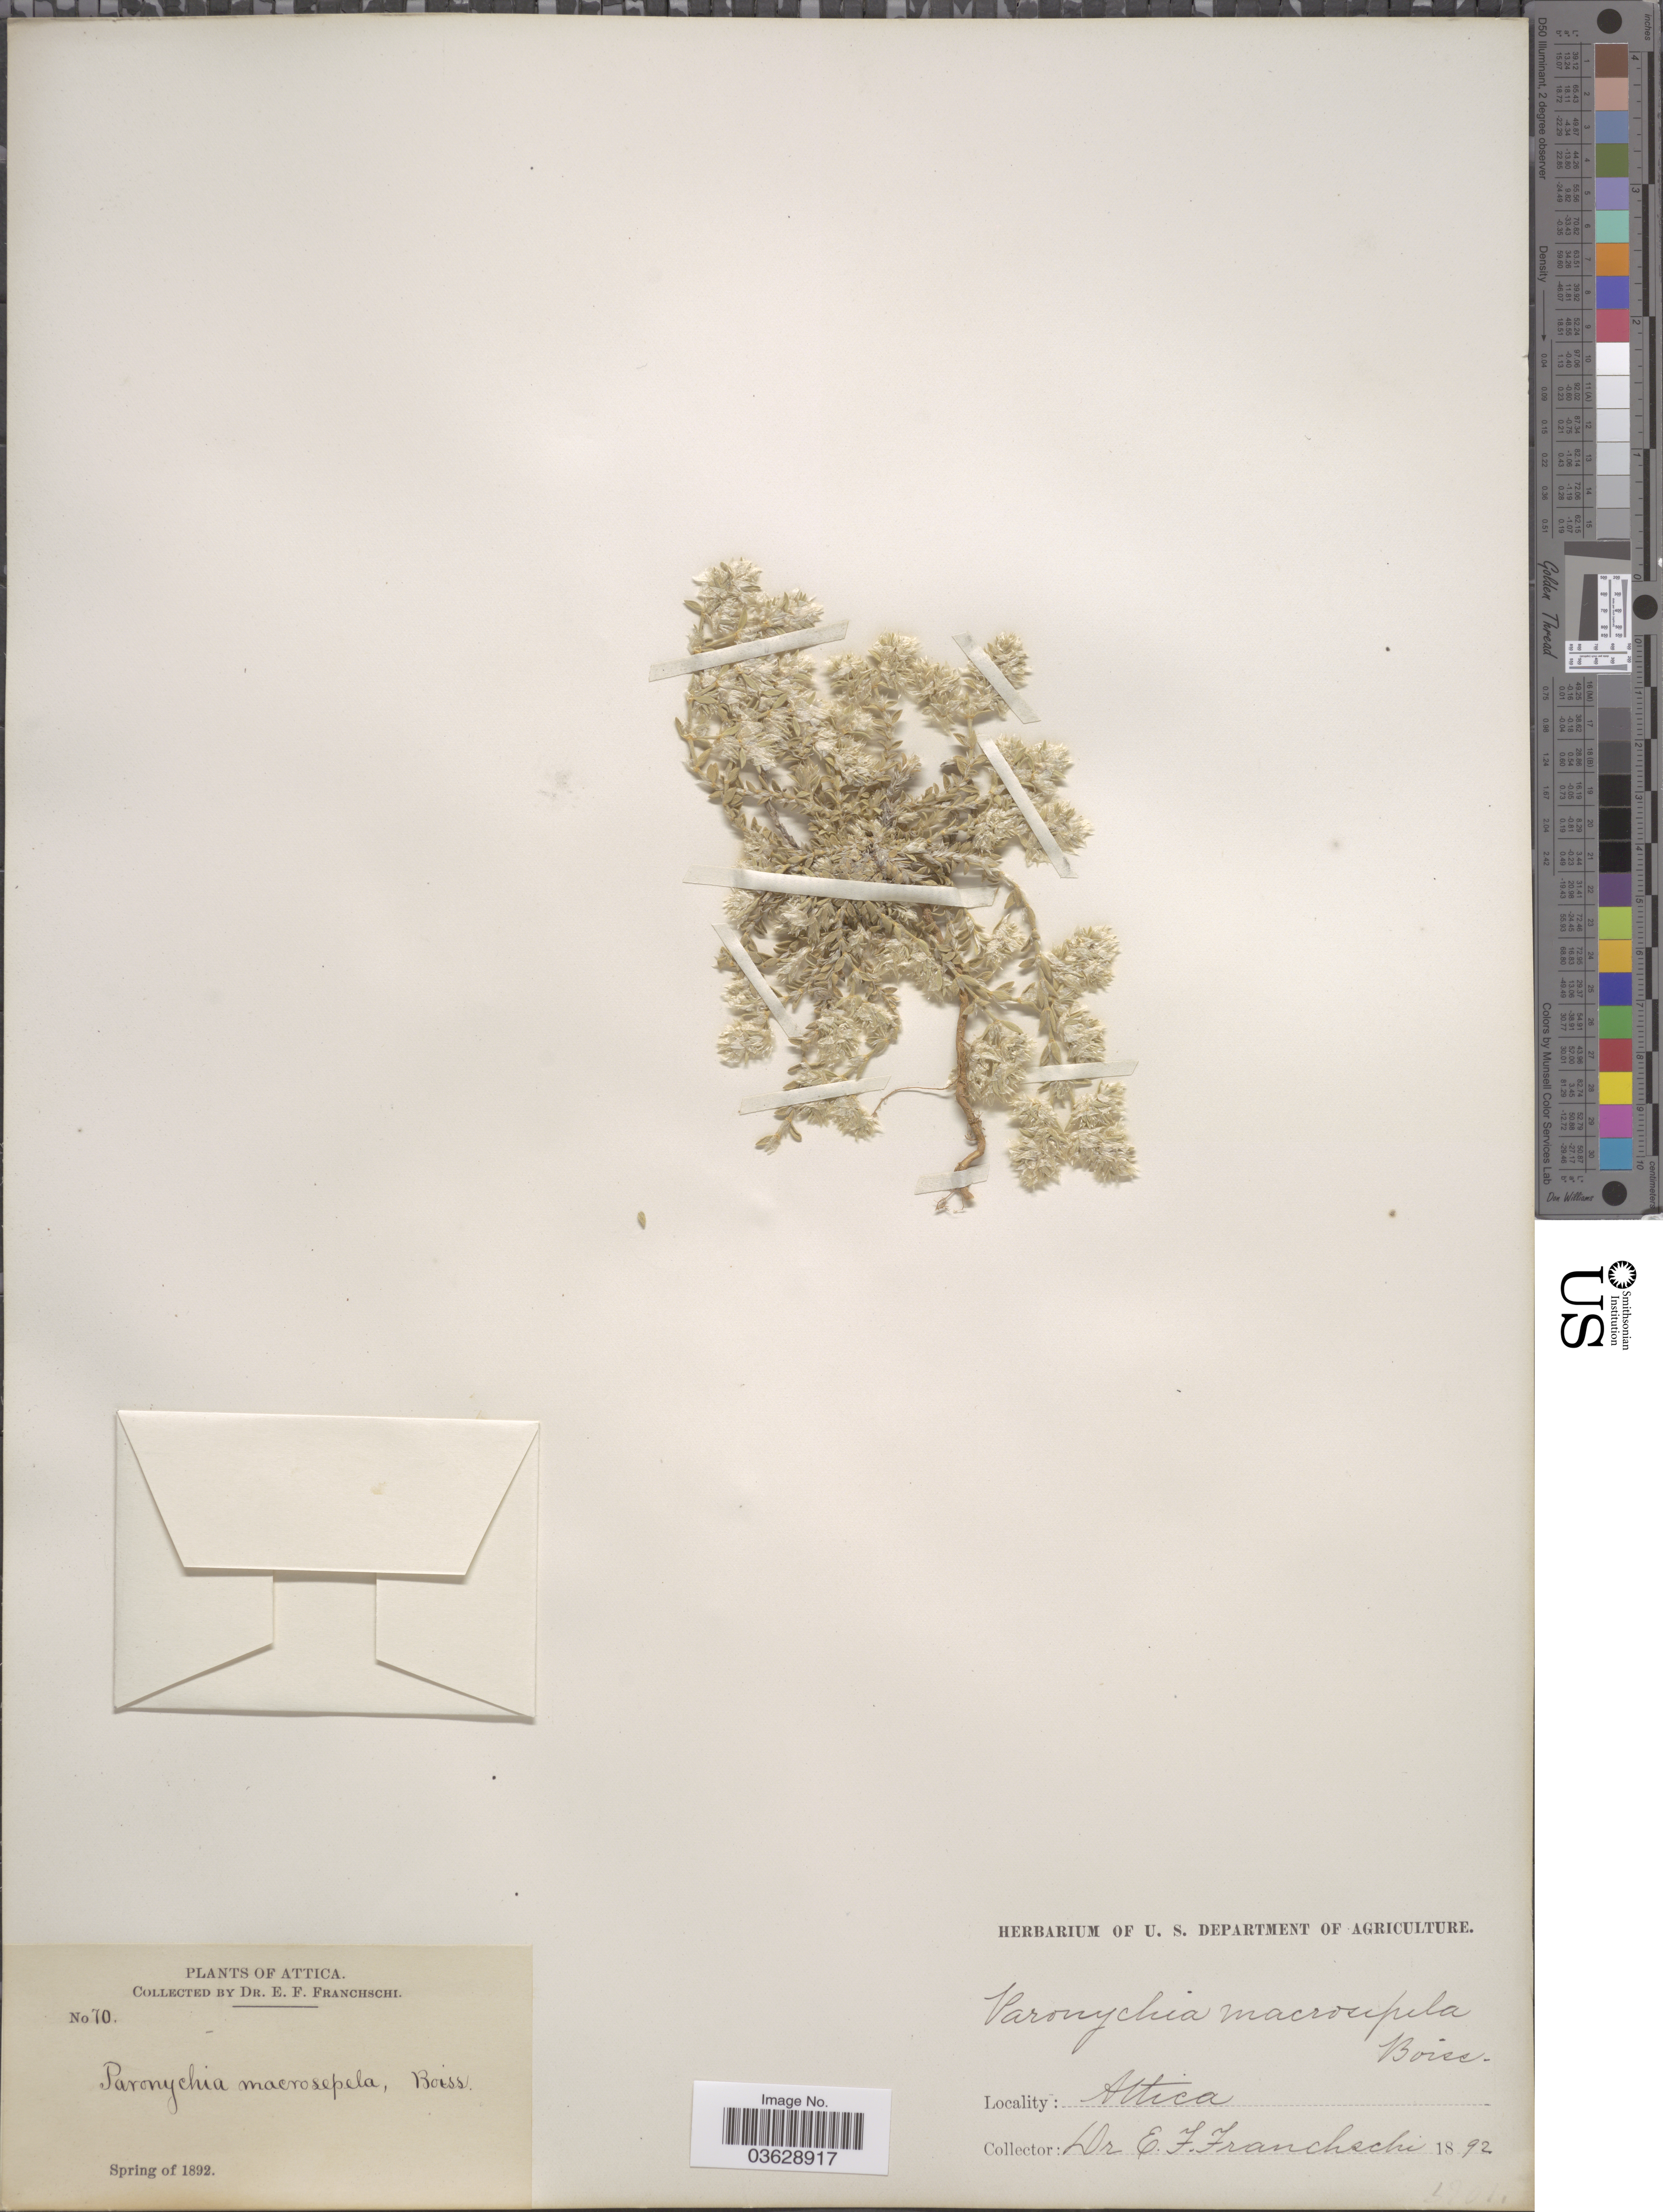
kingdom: Plantae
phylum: Tracheophyta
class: Magnoliopsida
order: Caryophyllales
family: Caryophyllaceae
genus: Paronychia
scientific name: Paronychia macrosepala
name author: Boiss.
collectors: E. Franchschi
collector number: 70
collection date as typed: Spring of 1892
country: Greece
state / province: Attica